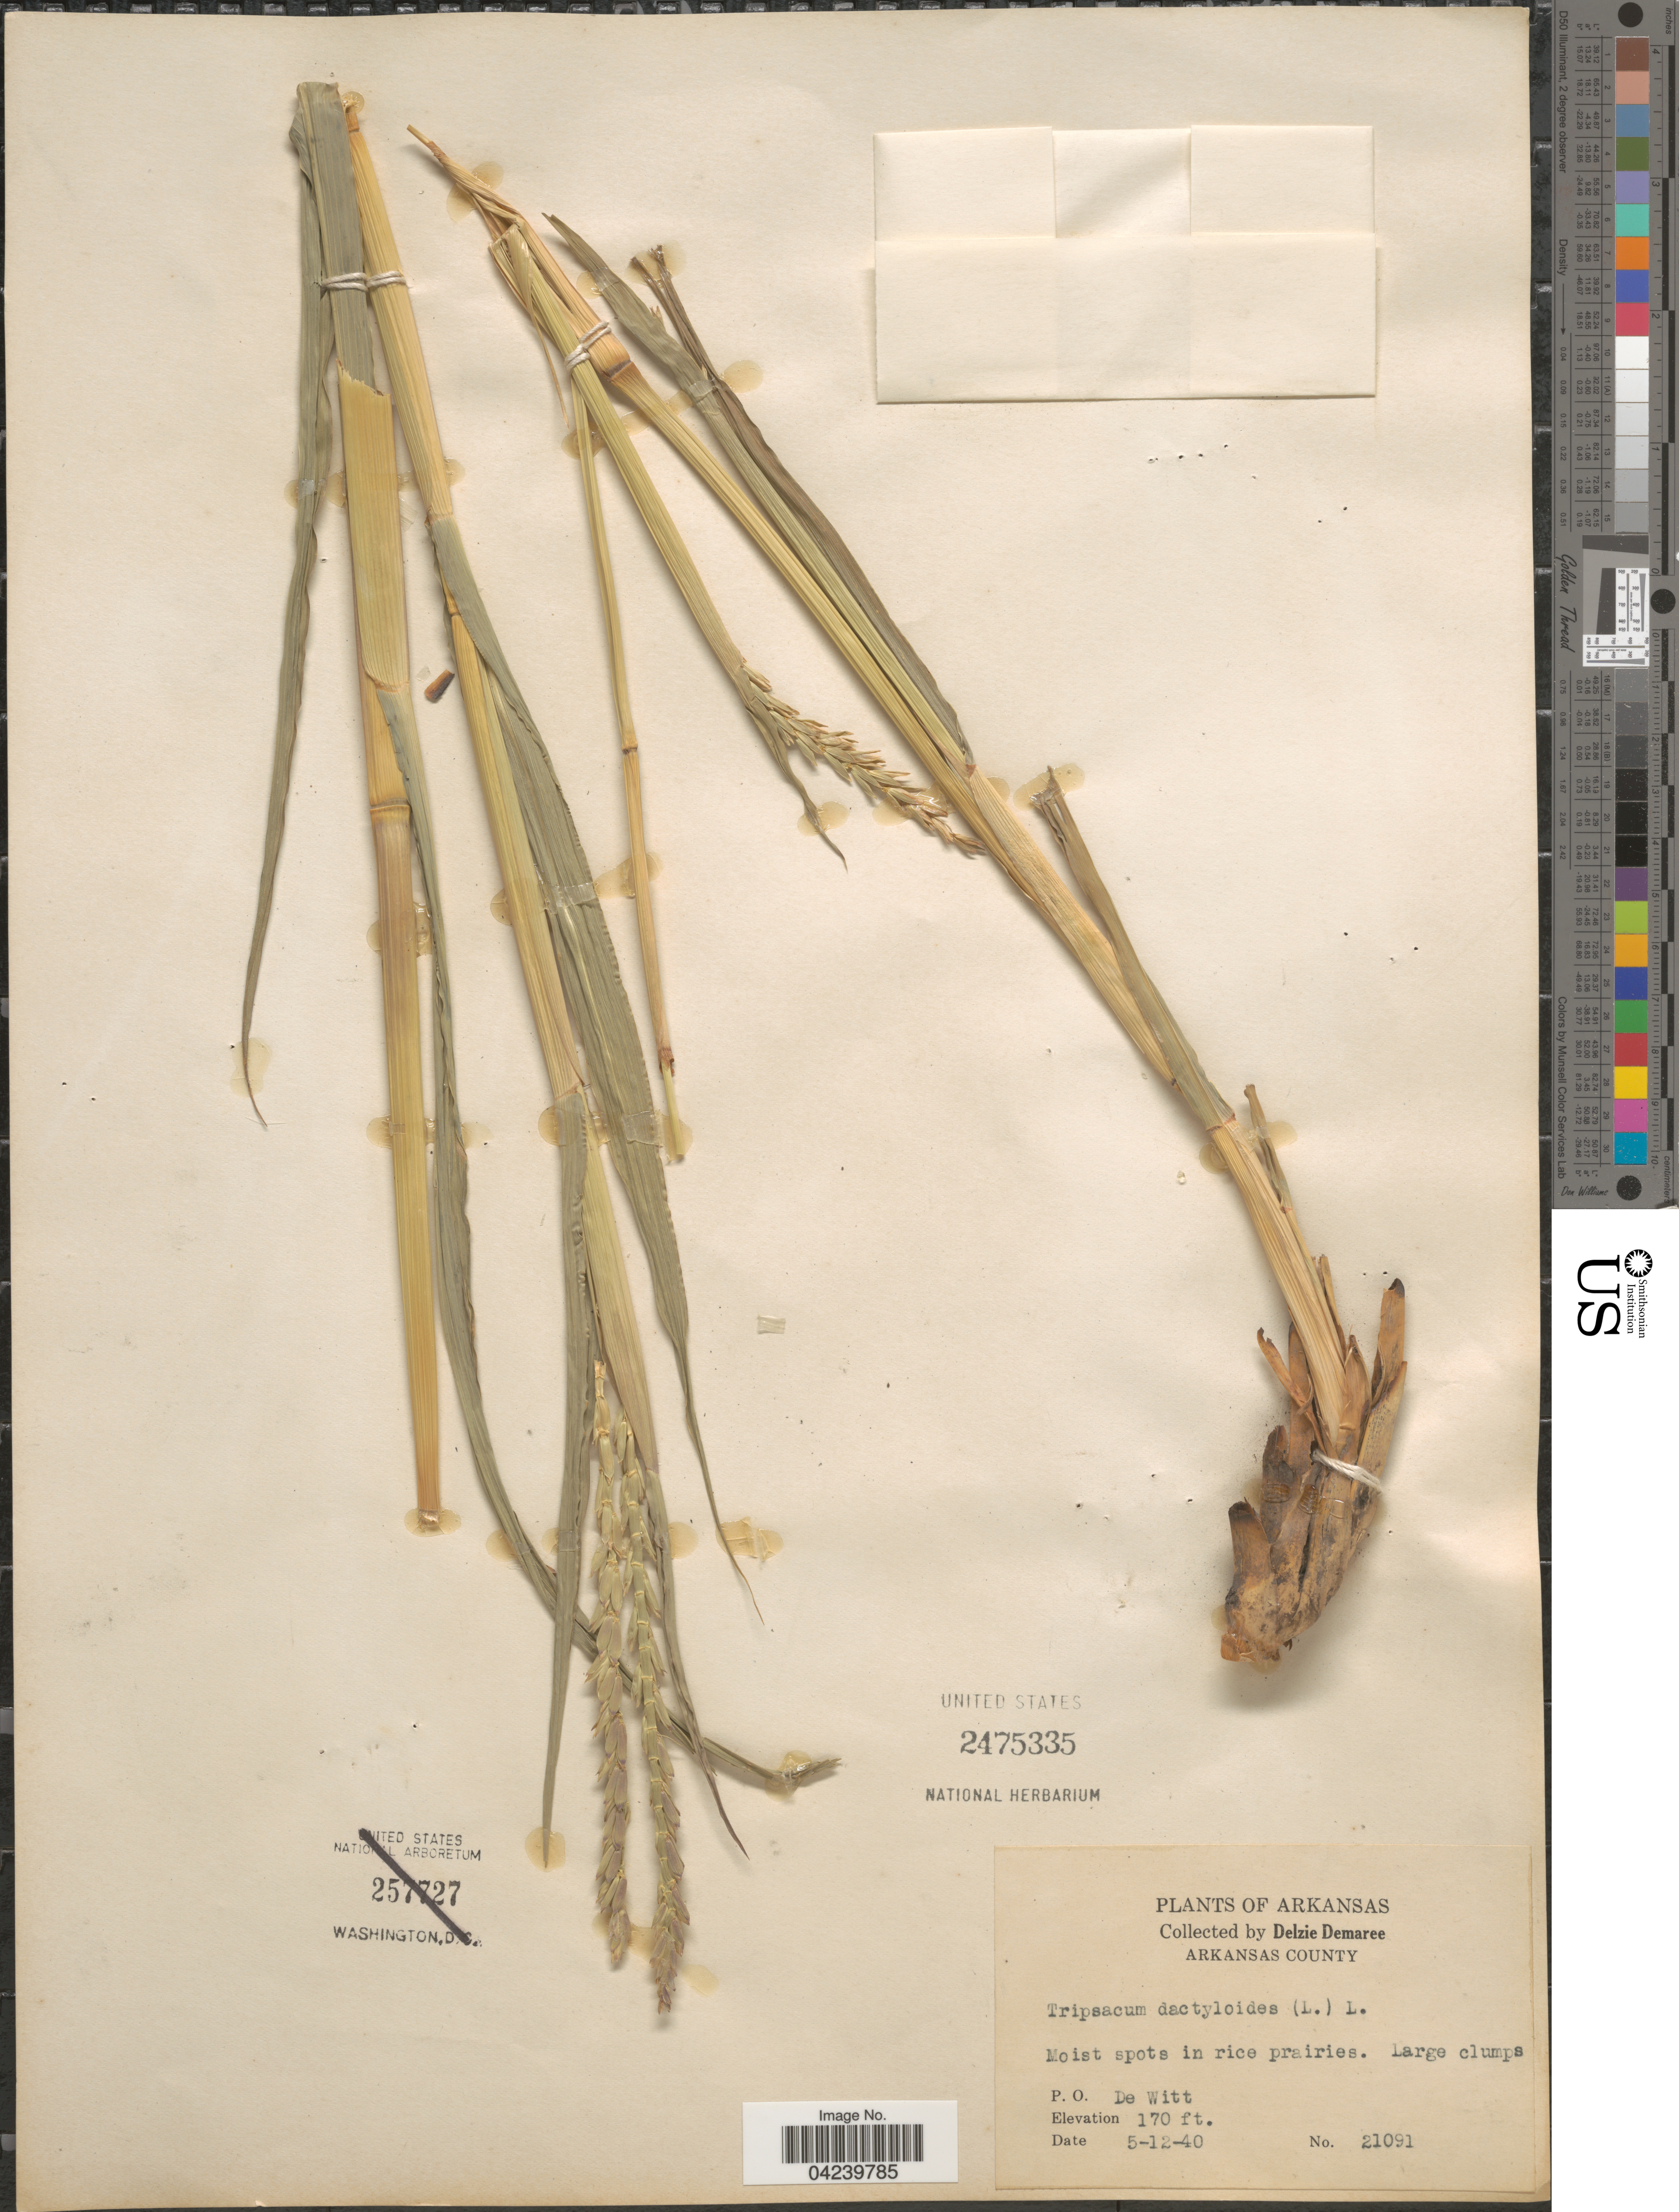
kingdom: Plantae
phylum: Tracheophyta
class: Liliopsida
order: Poales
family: Poaceae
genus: Tripsacum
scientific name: Tripsacum dactyloides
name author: (L.) L.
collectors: D. Demaree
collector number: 21091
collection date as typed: Transcribed d/m/y: 12/5/40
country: United States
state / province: Arkansas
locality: Arkansas County. P.O. De Witt.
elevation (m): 52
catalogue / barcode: US 2475335